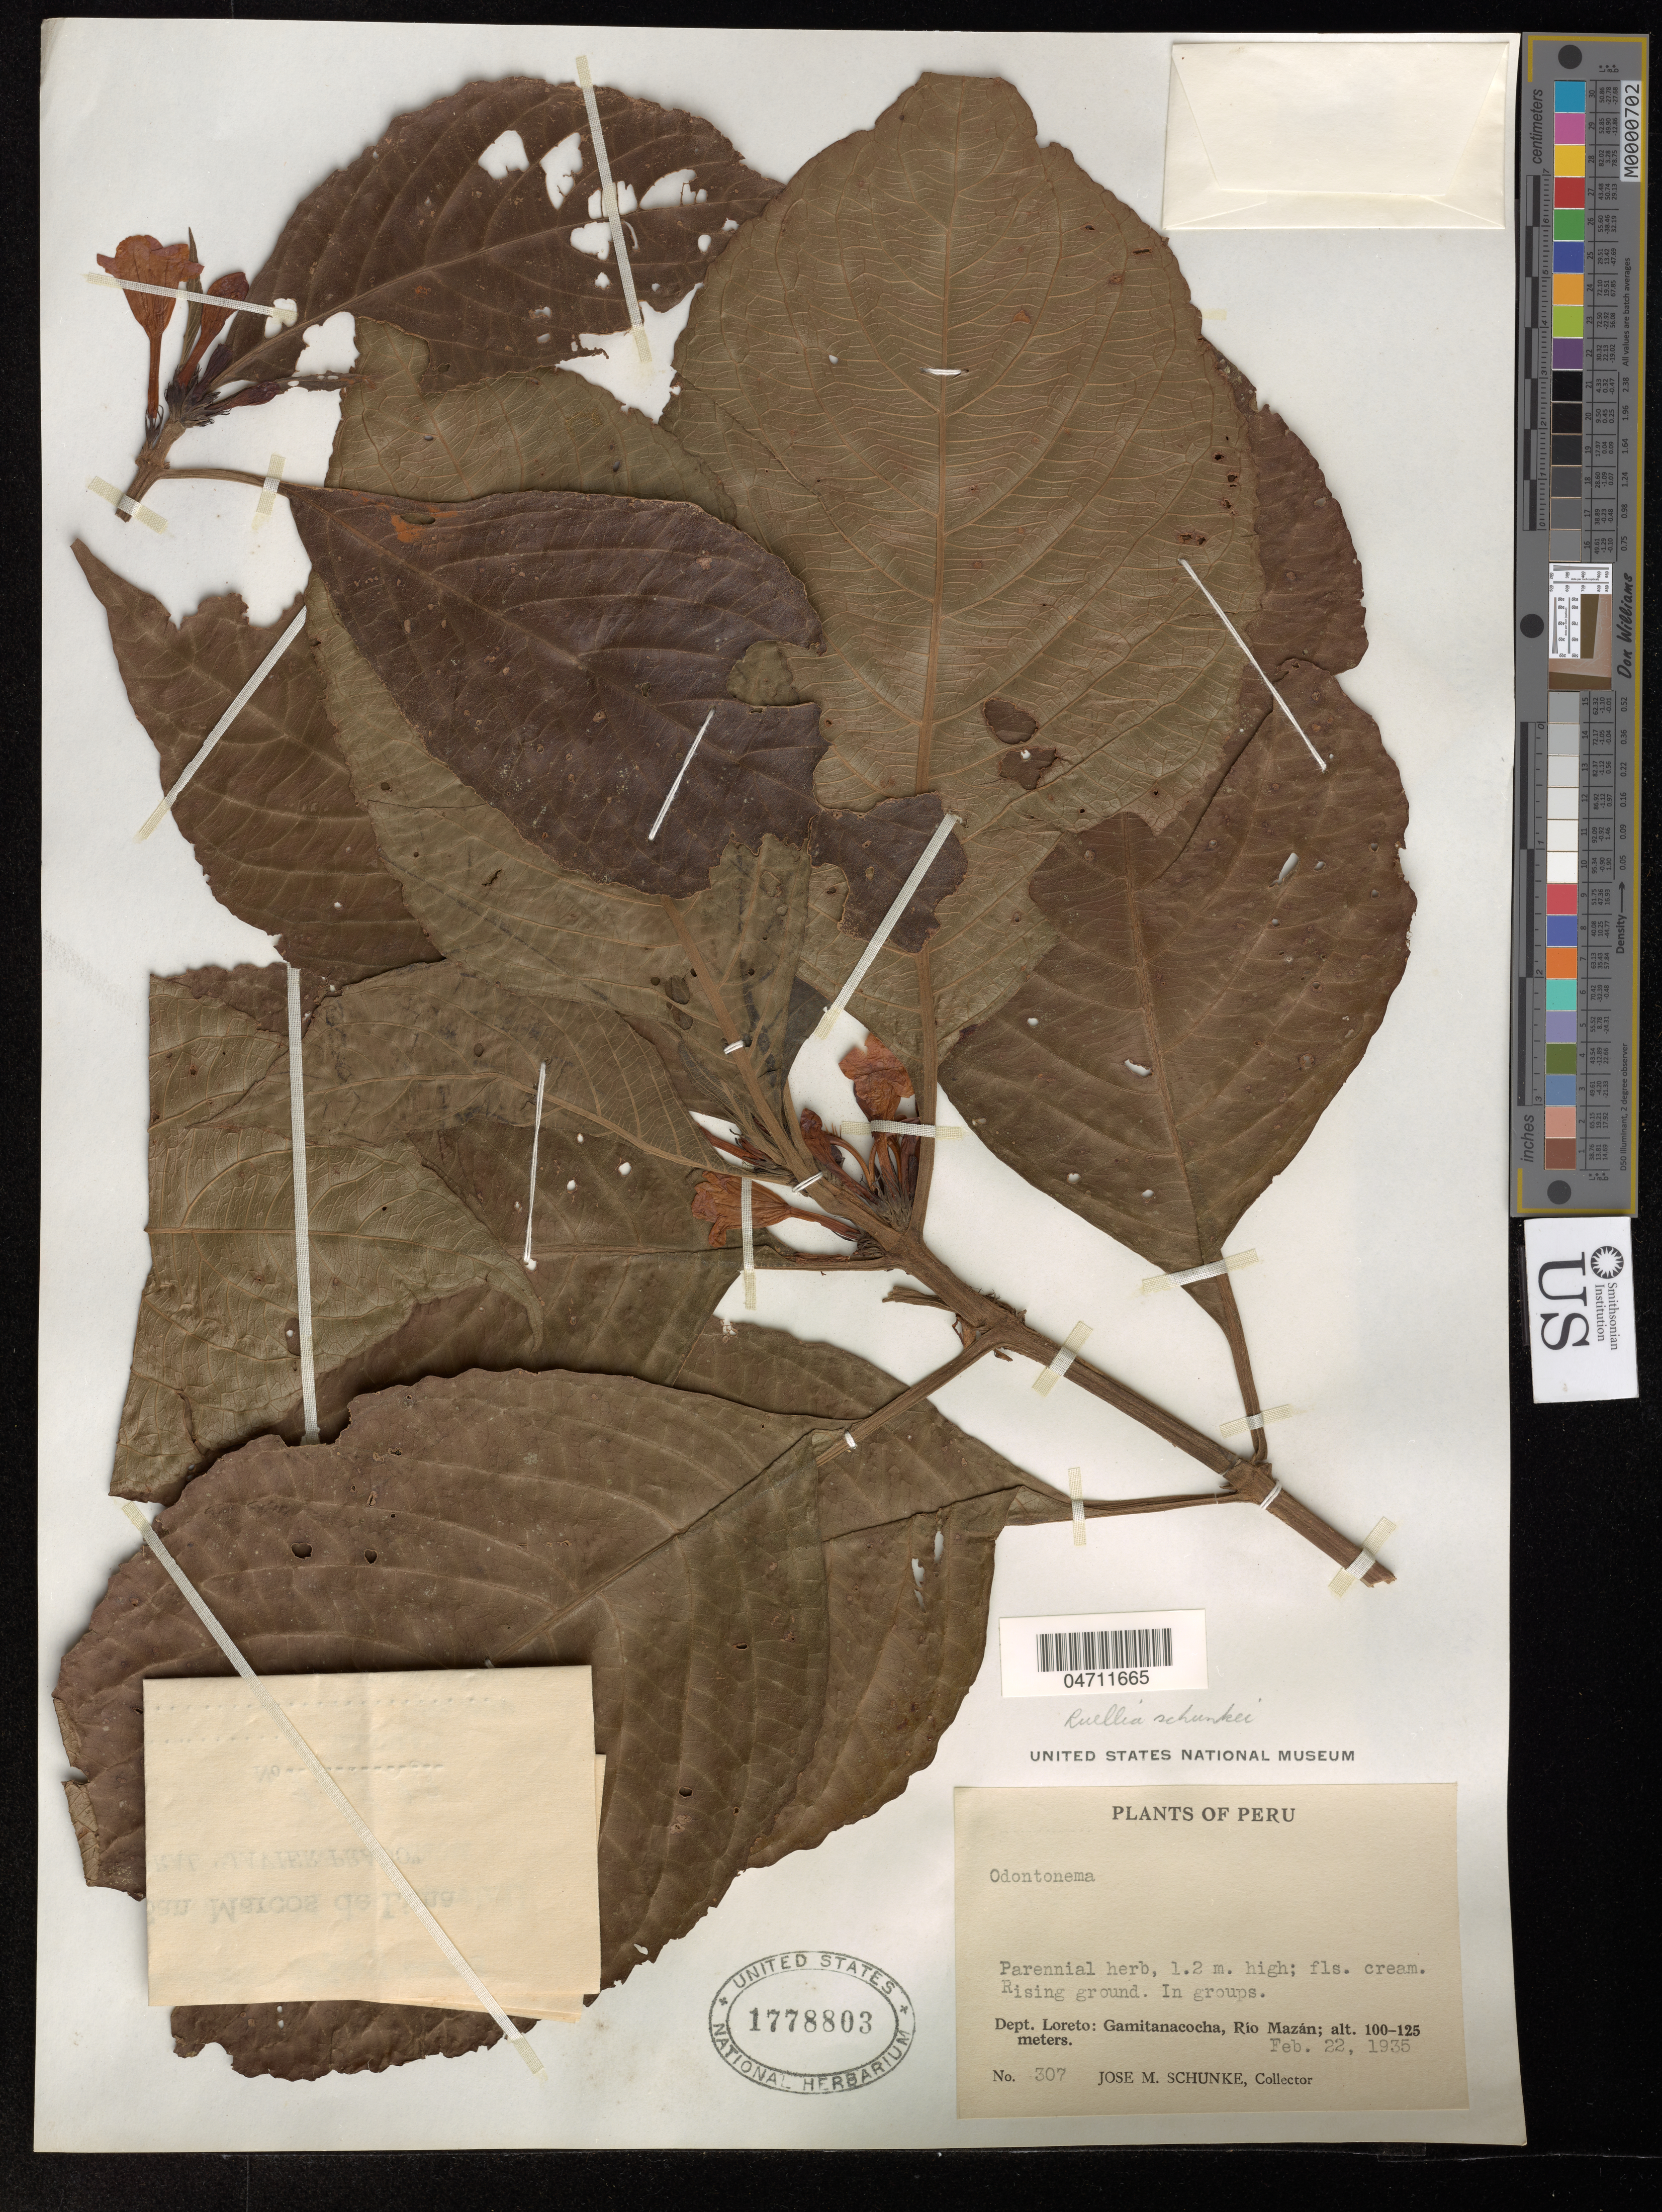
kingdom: Plantae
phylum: Tracheophyta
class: Magnoliopsida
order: Lamiales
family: Acanthaceae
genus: Ruellia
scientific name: Ruellia sp.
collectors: J. M. Schunke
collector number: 307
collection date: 1935-02-22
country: Peru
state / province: Loreto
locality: Gamitana Cocha, Rio Mazán.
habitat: Rising ground, in groups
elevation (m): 100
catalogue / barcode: US 1778803